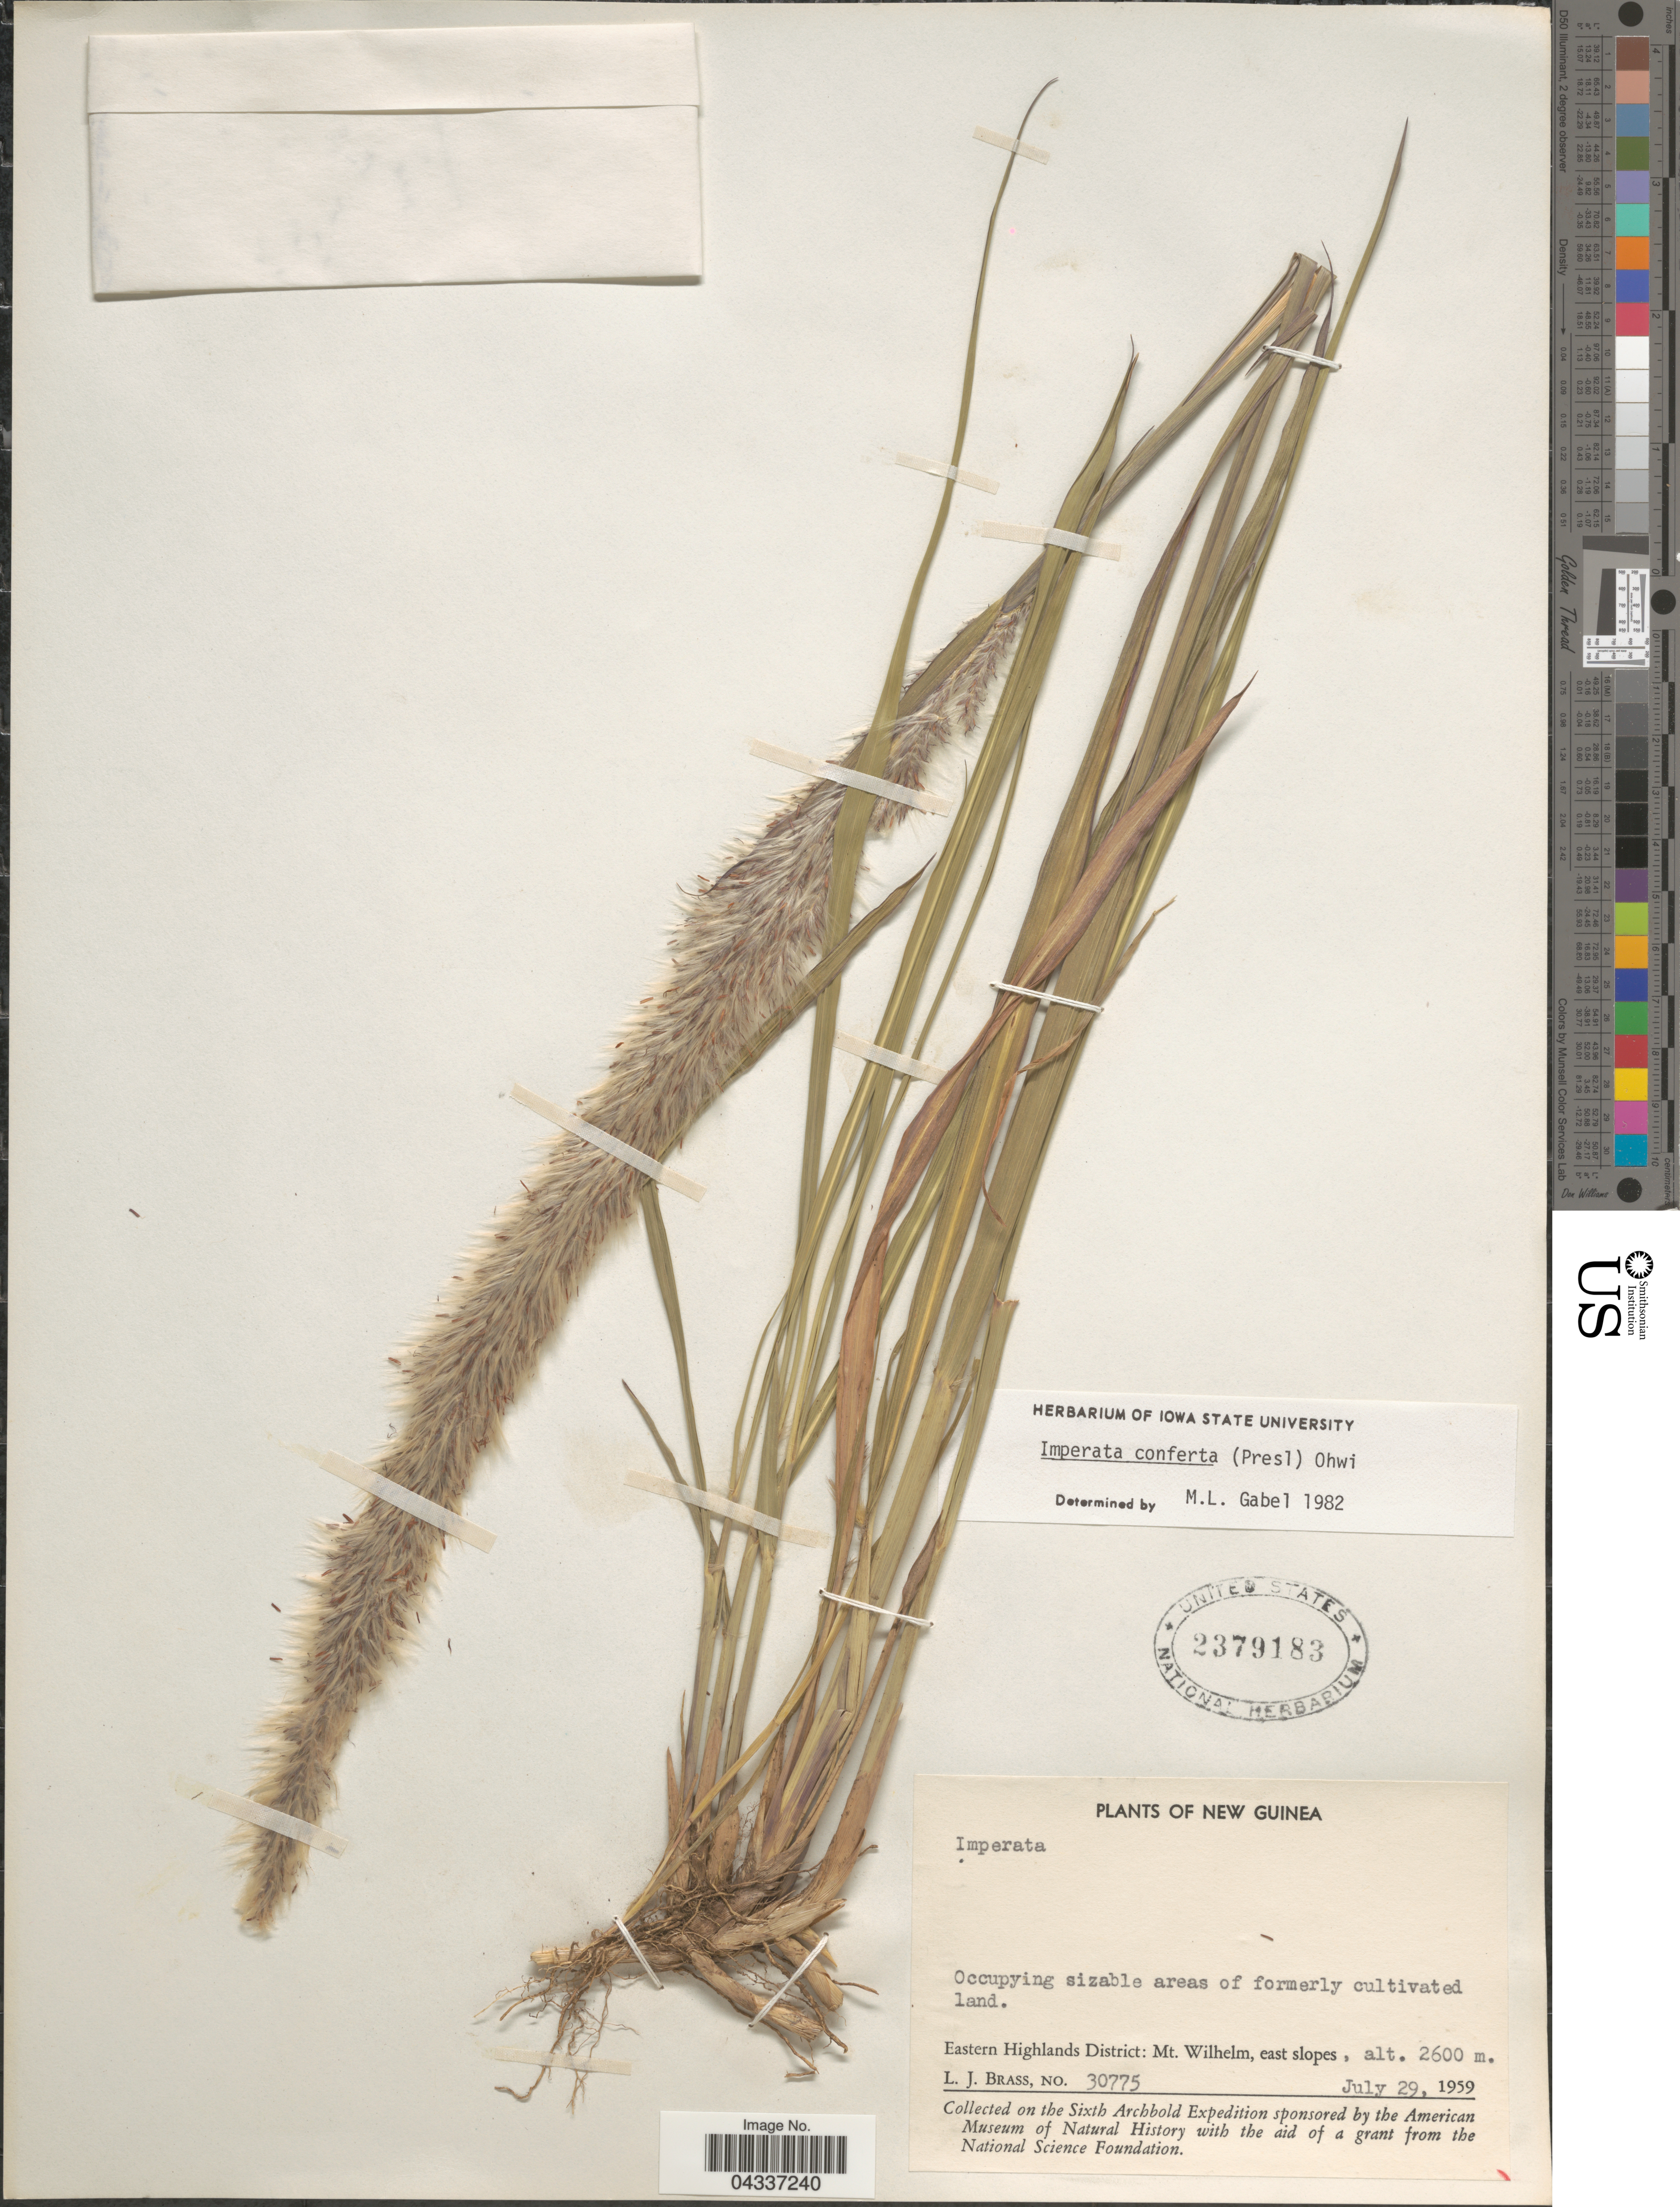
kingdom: Plantae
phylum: Tracheophyta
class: Liliopsida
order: Poales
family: Poaceae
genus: Imperata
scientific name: Imperata conferta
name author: (J. Presl) Ohwi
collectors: L. J. Brass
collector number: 30775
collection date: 1959-07-29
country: Papua New Guinea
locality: New Guinea. Eastern Highlands District: Mt. Wilhelm, east slopes.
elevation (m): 2600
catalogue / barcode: US 2379183